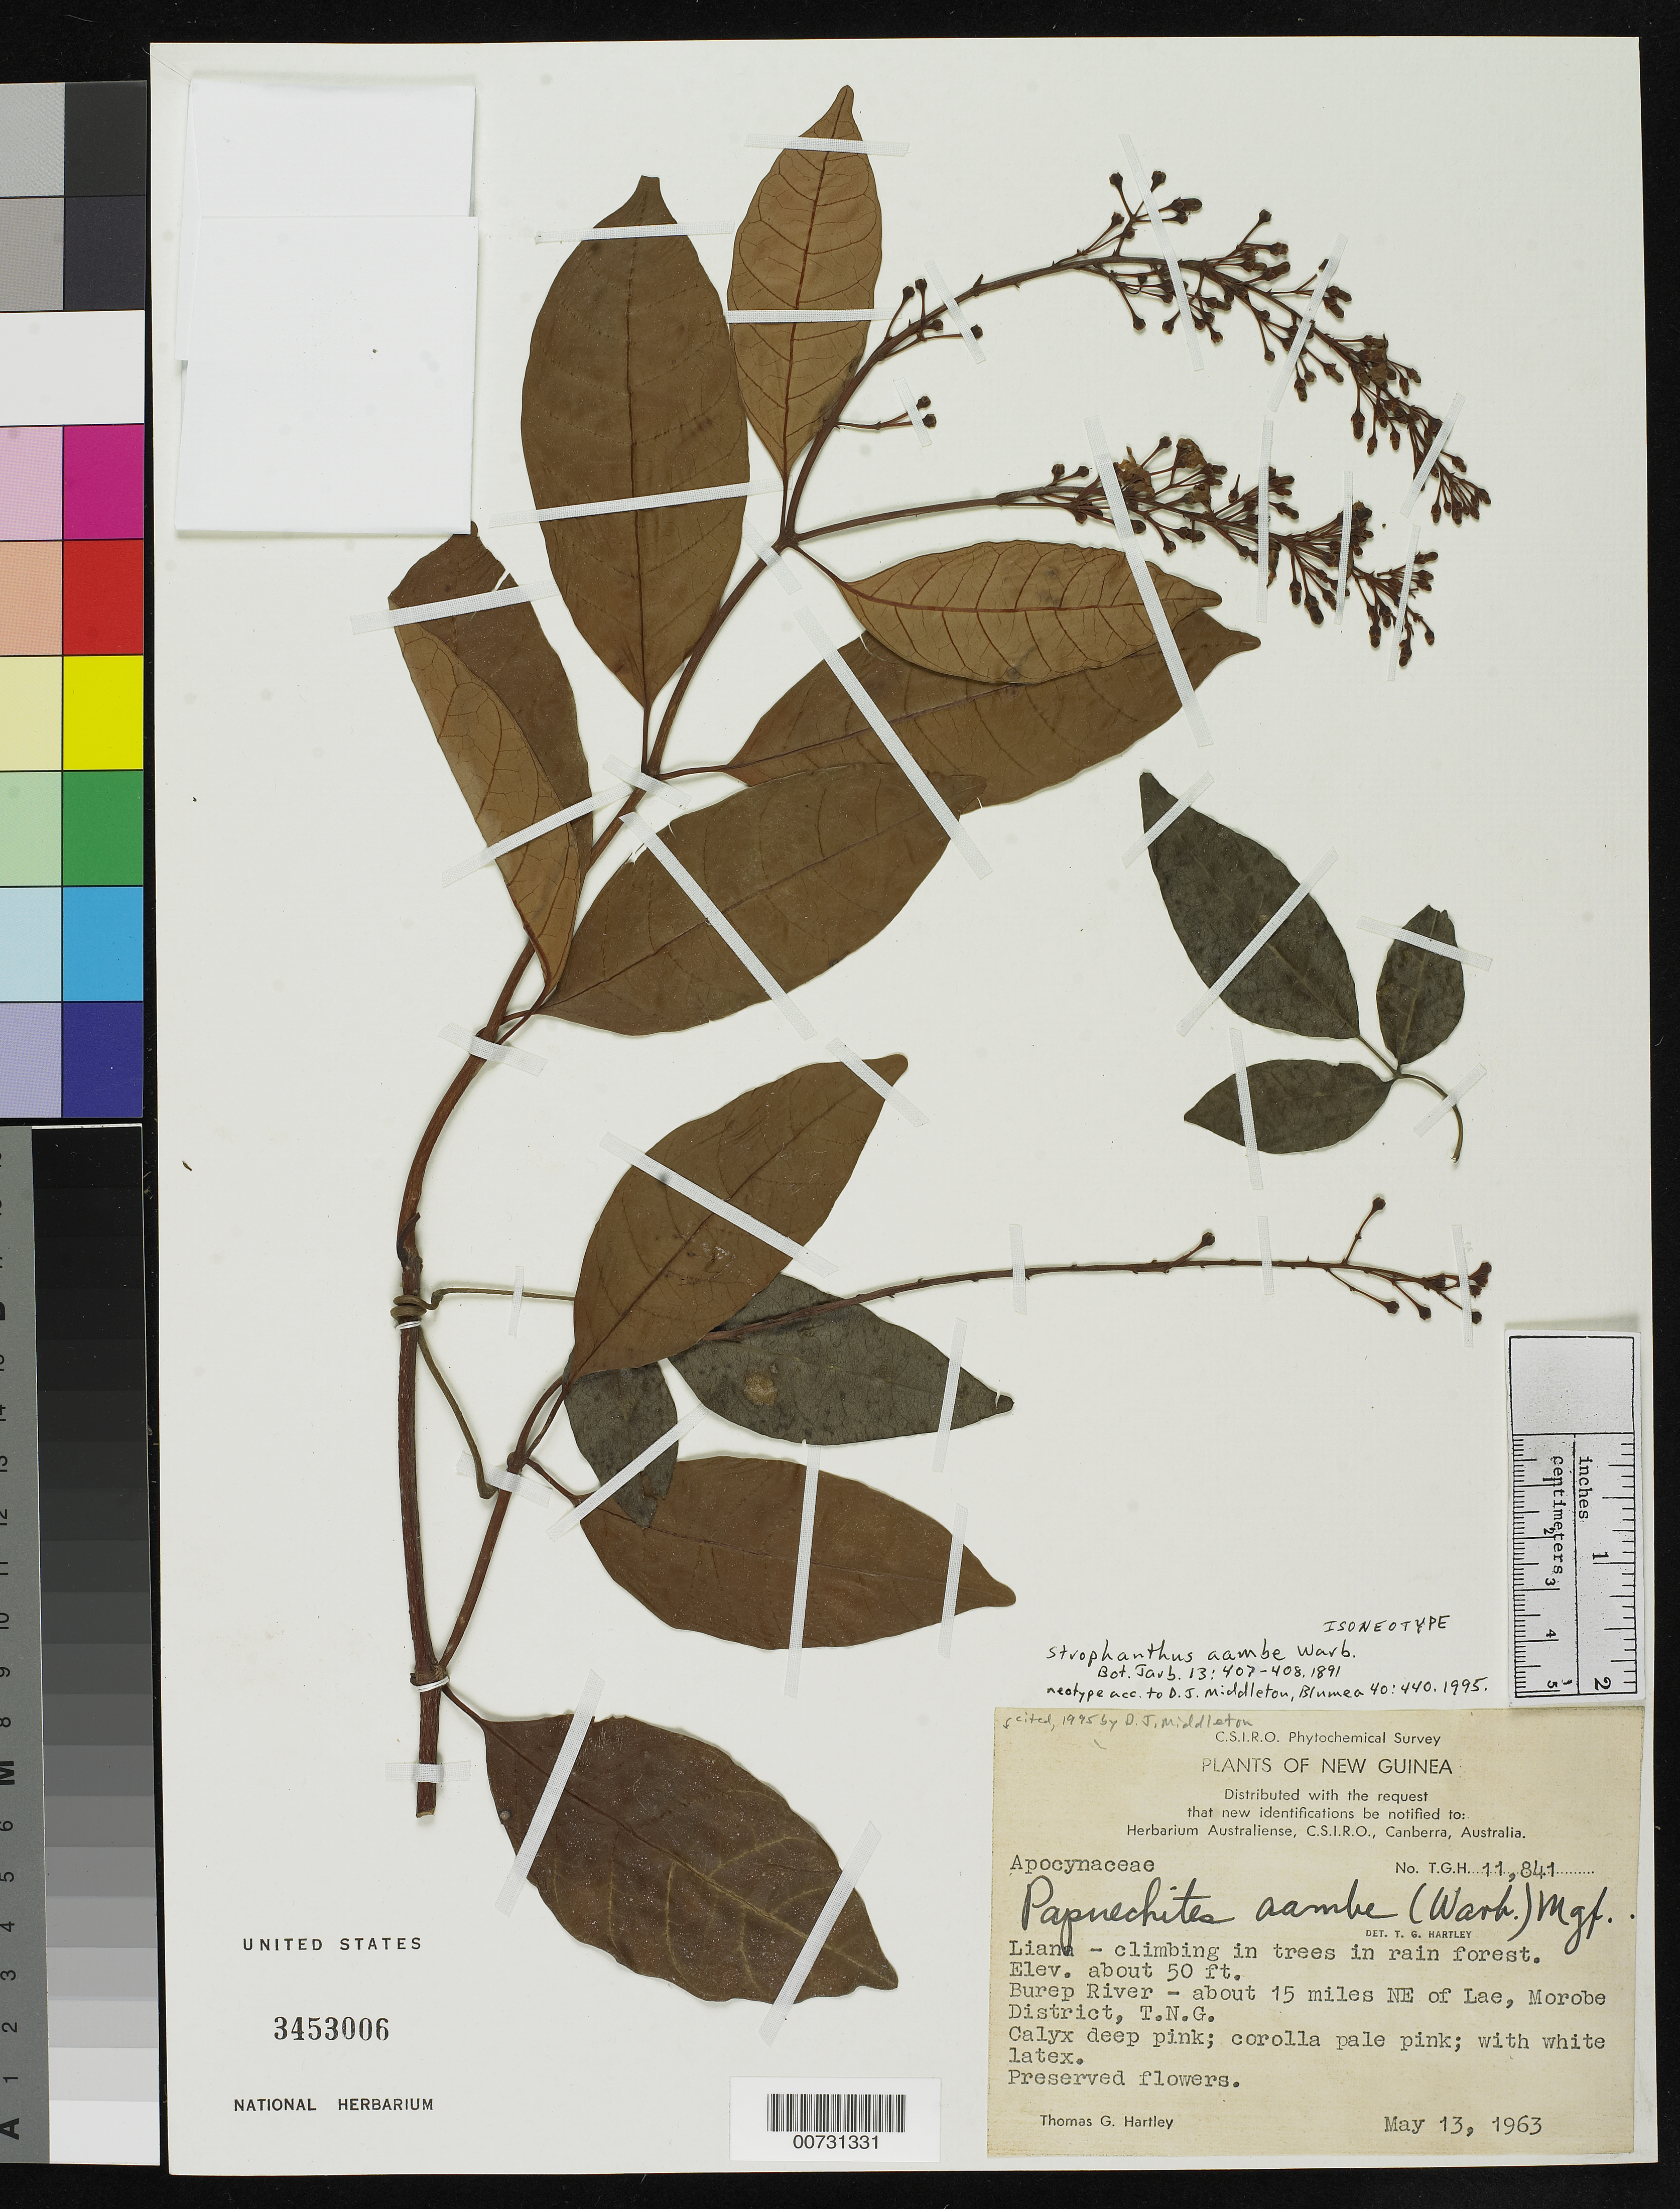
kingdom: Plantae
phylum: Tracheophyta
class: Magnoliopsida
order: Gentianales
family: Apocynaceae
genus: Strophanthus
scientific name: Strophanthus aambe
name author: Warb.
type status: Isoneotype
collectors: T. G. Hartley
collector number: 11841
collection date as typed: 13 May 1963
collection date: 1963-05-13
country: Papua New Guinea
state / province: Morobe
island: New Guinea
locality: Burep River about 15 miles NE of Lae, Morobe District, T.N.G.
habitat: Climbing in trees in rain forest.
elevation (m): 15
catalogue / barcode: US 3453006